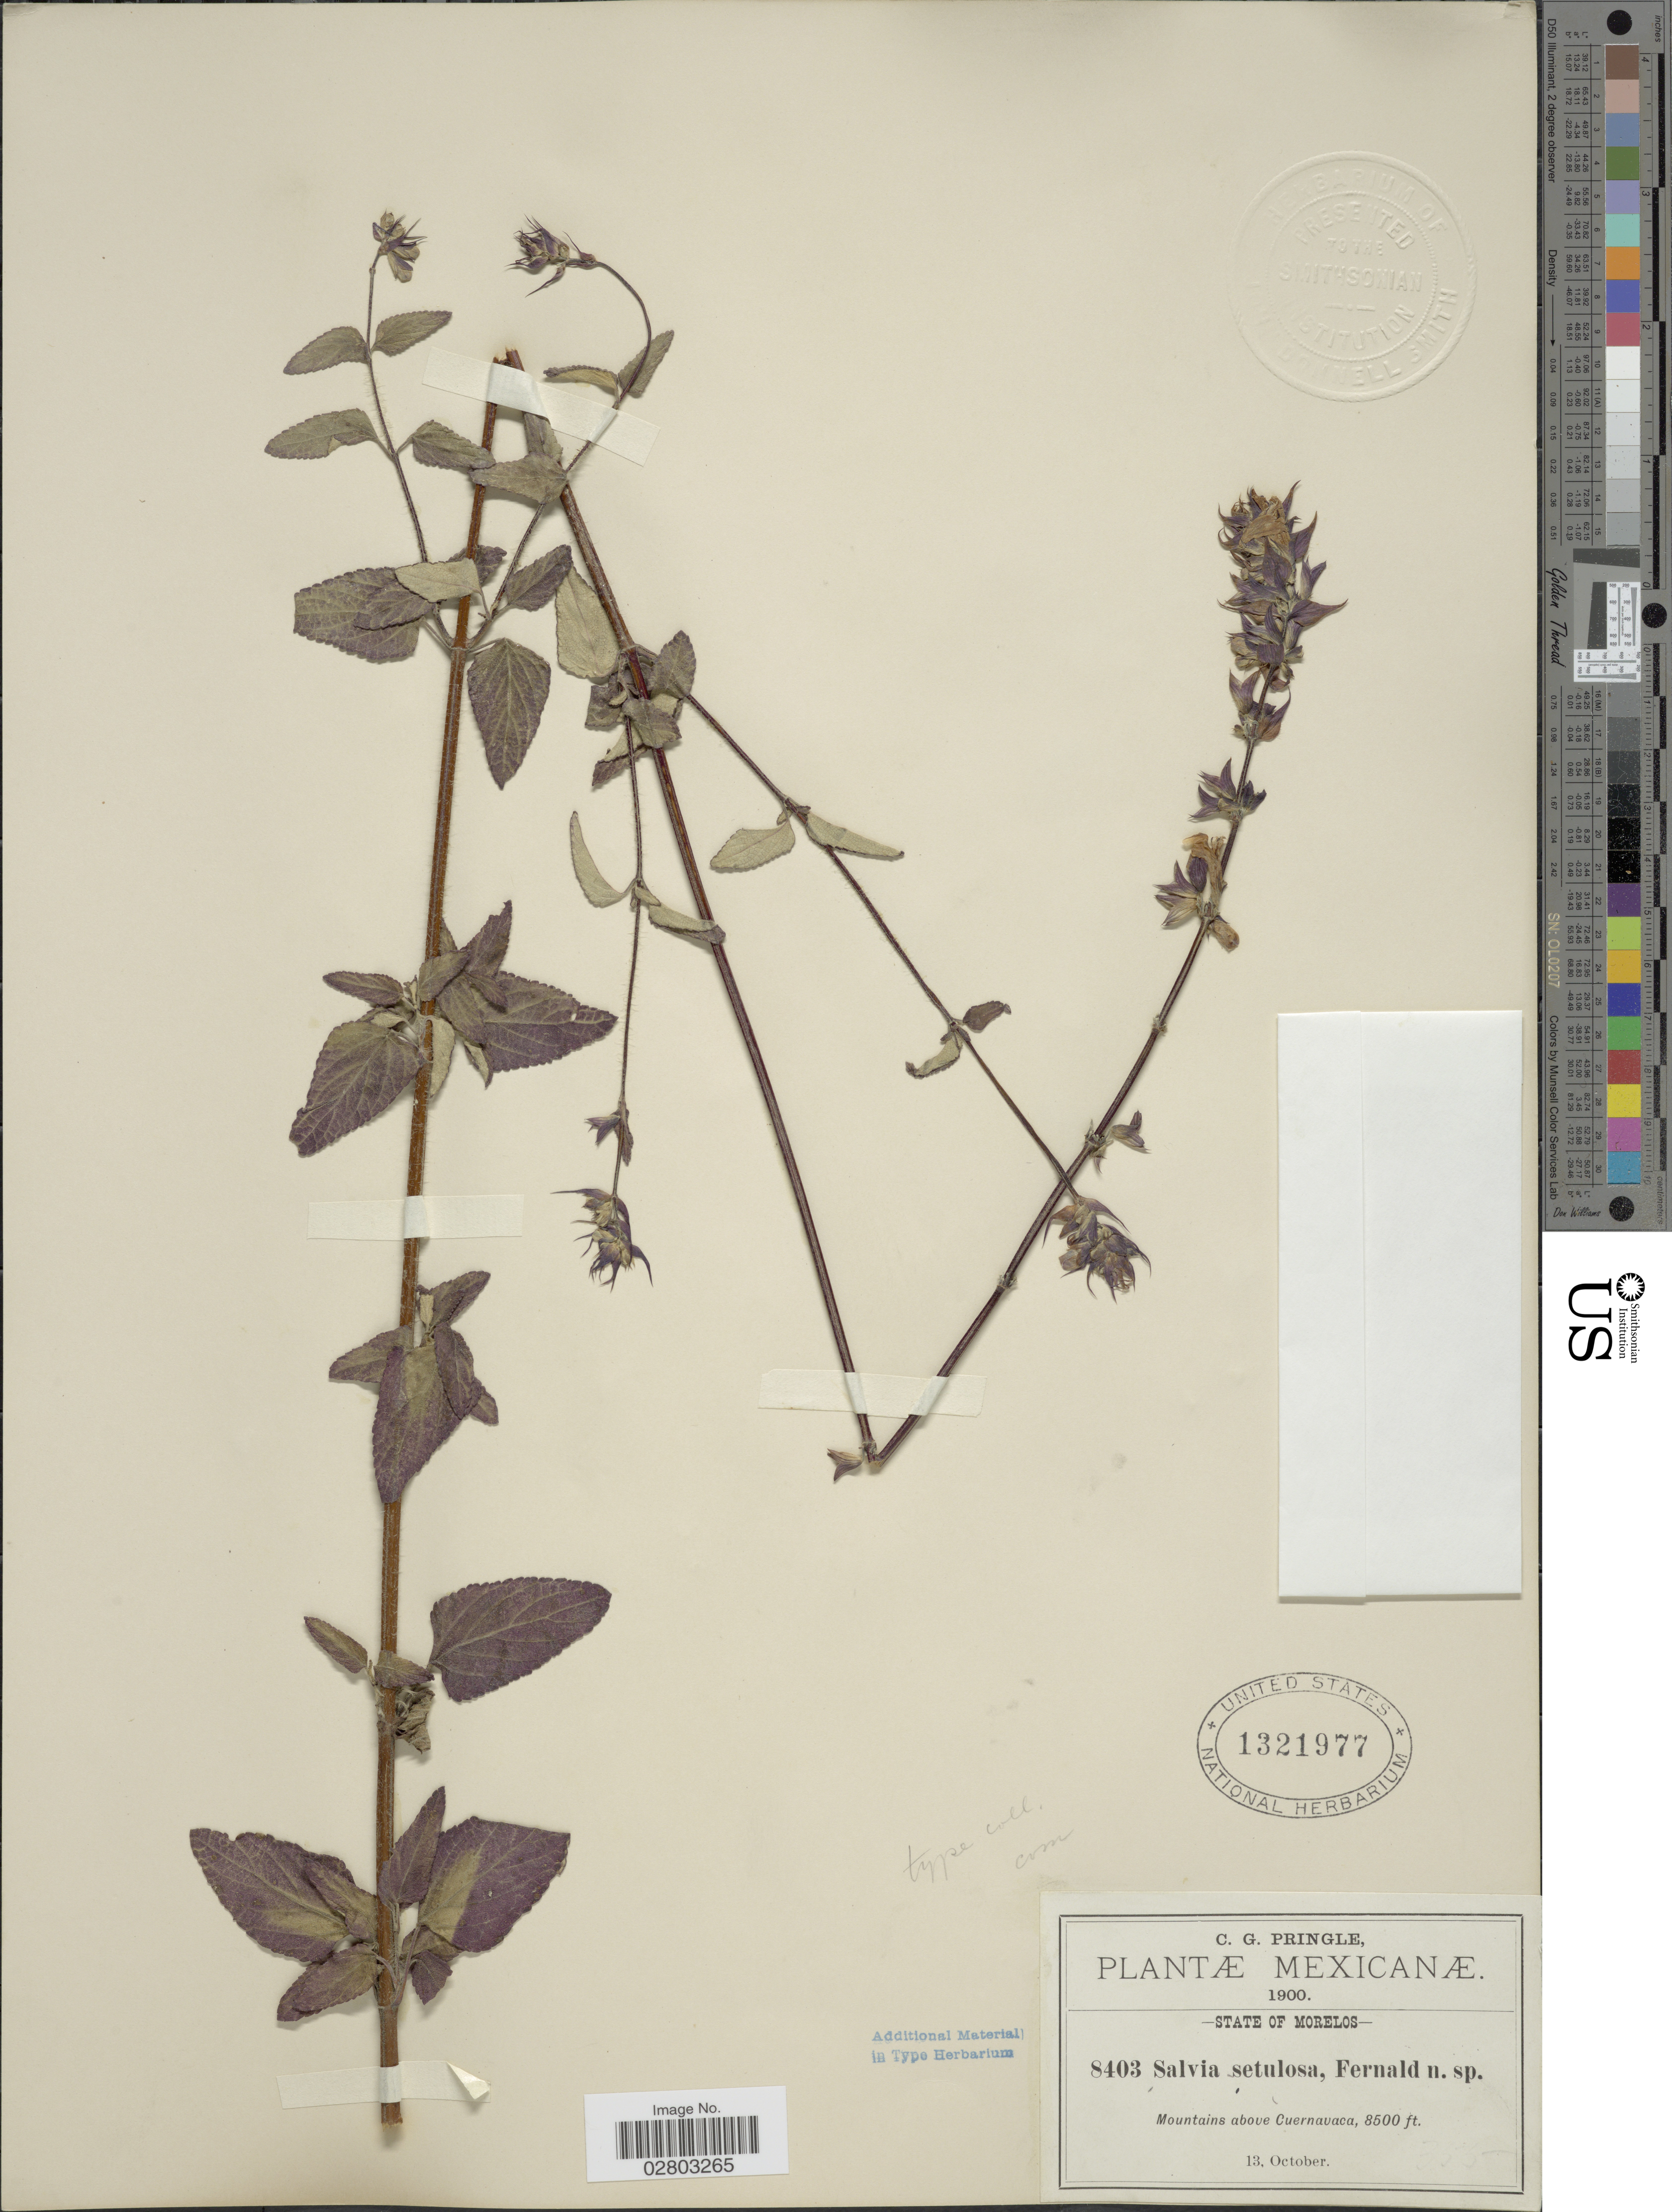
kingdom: Plantae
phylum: Tracheophyta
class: Magnoliopsida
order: Lamiales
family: Lamiaceae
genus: Salvia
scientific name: Salvia setulosa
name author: Fernald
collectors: C. G. Pringle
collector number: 8403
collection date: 1900-10-13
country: Mexico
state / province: Morelos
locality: Mountains above Cuernavaca.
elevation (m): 2591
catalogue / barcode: US 1321977